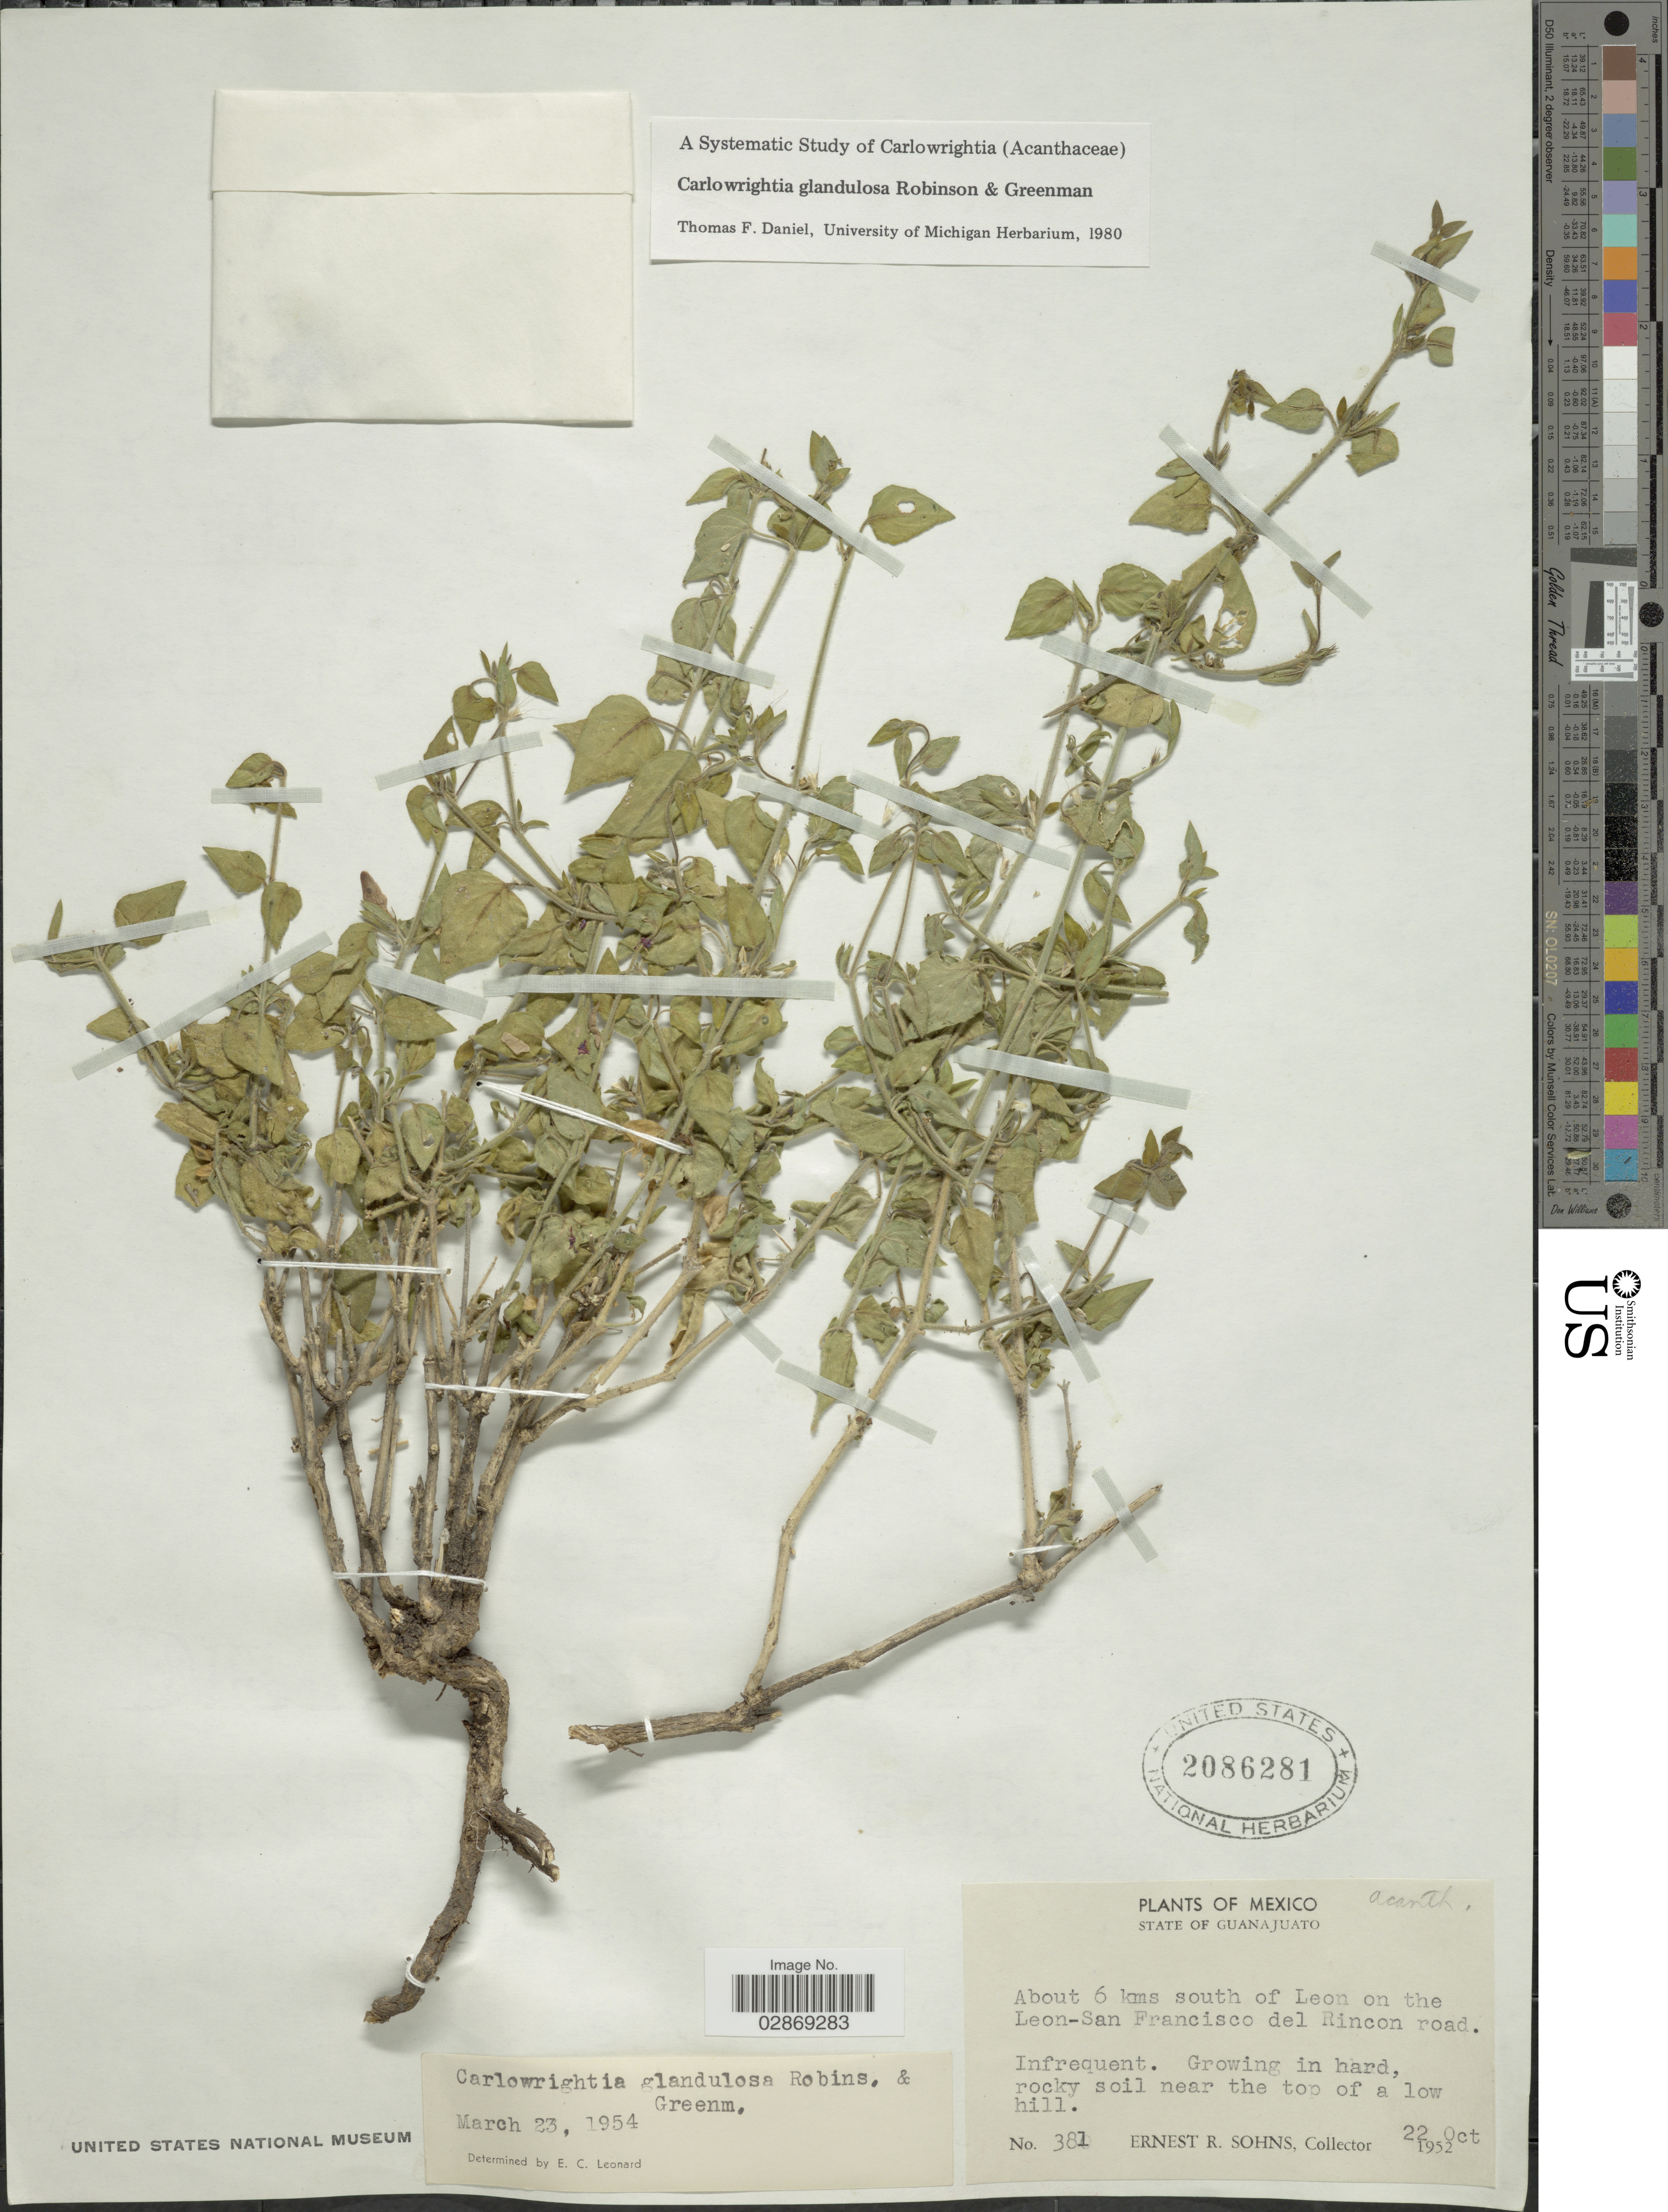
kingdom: Plantae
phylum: Tracheophyta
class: Magnoliopsida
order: Lamiales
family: Acanthaceae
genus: Carlowrightia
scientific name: Carlowrightia neesiana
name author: (Schauer ex Nees) T.F. Daniel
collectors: E. R. Sohns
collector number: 381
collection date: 1952-10-22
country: Mexico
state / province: Guanajuato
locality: About 6 kms south of Leon on the Leon-San Francisco del Rincon road.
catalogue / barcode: US 2086281